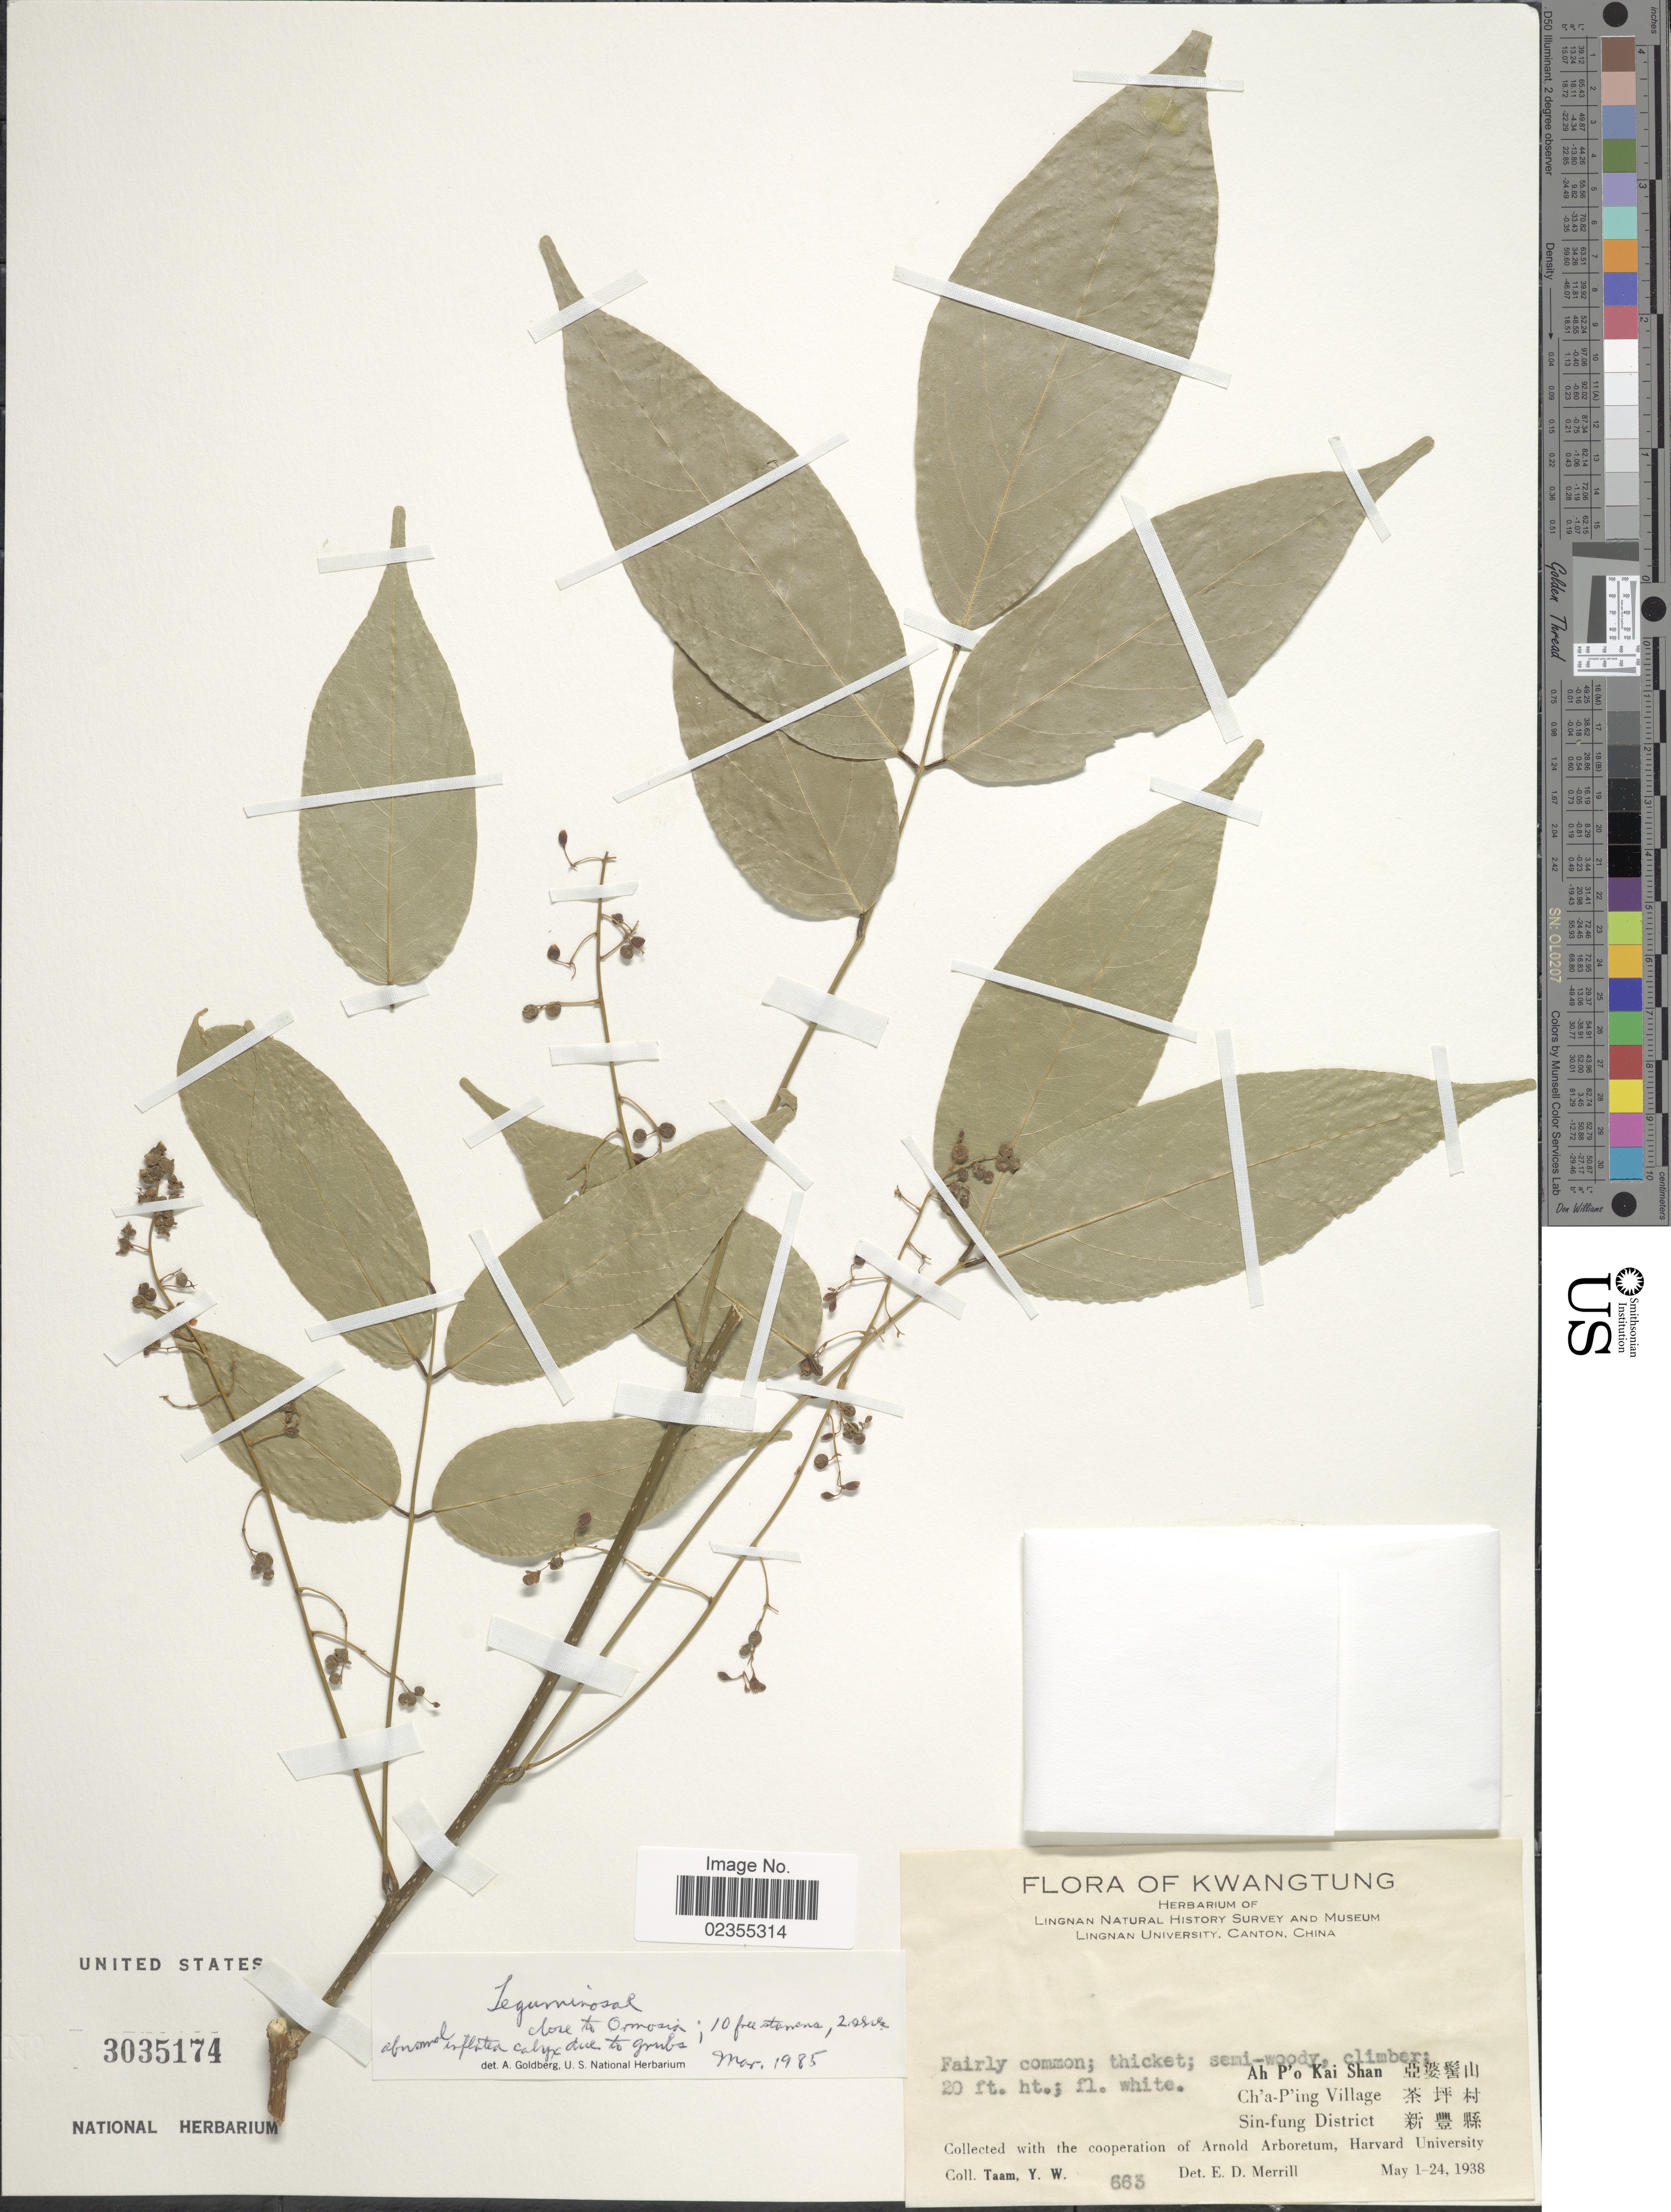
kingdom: Plantae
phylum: Tracheophyta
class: Magnoliopsida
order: Fabales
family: Fabaceae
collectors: Y. W. Taam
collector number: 663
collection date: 1938-05-01/1938-05-24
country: China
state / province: Guangdong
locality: Kwangtung, Ah P'o Kai Shan, Ch'a P'ing Village, Sin-fung District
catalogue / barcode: US 3035174